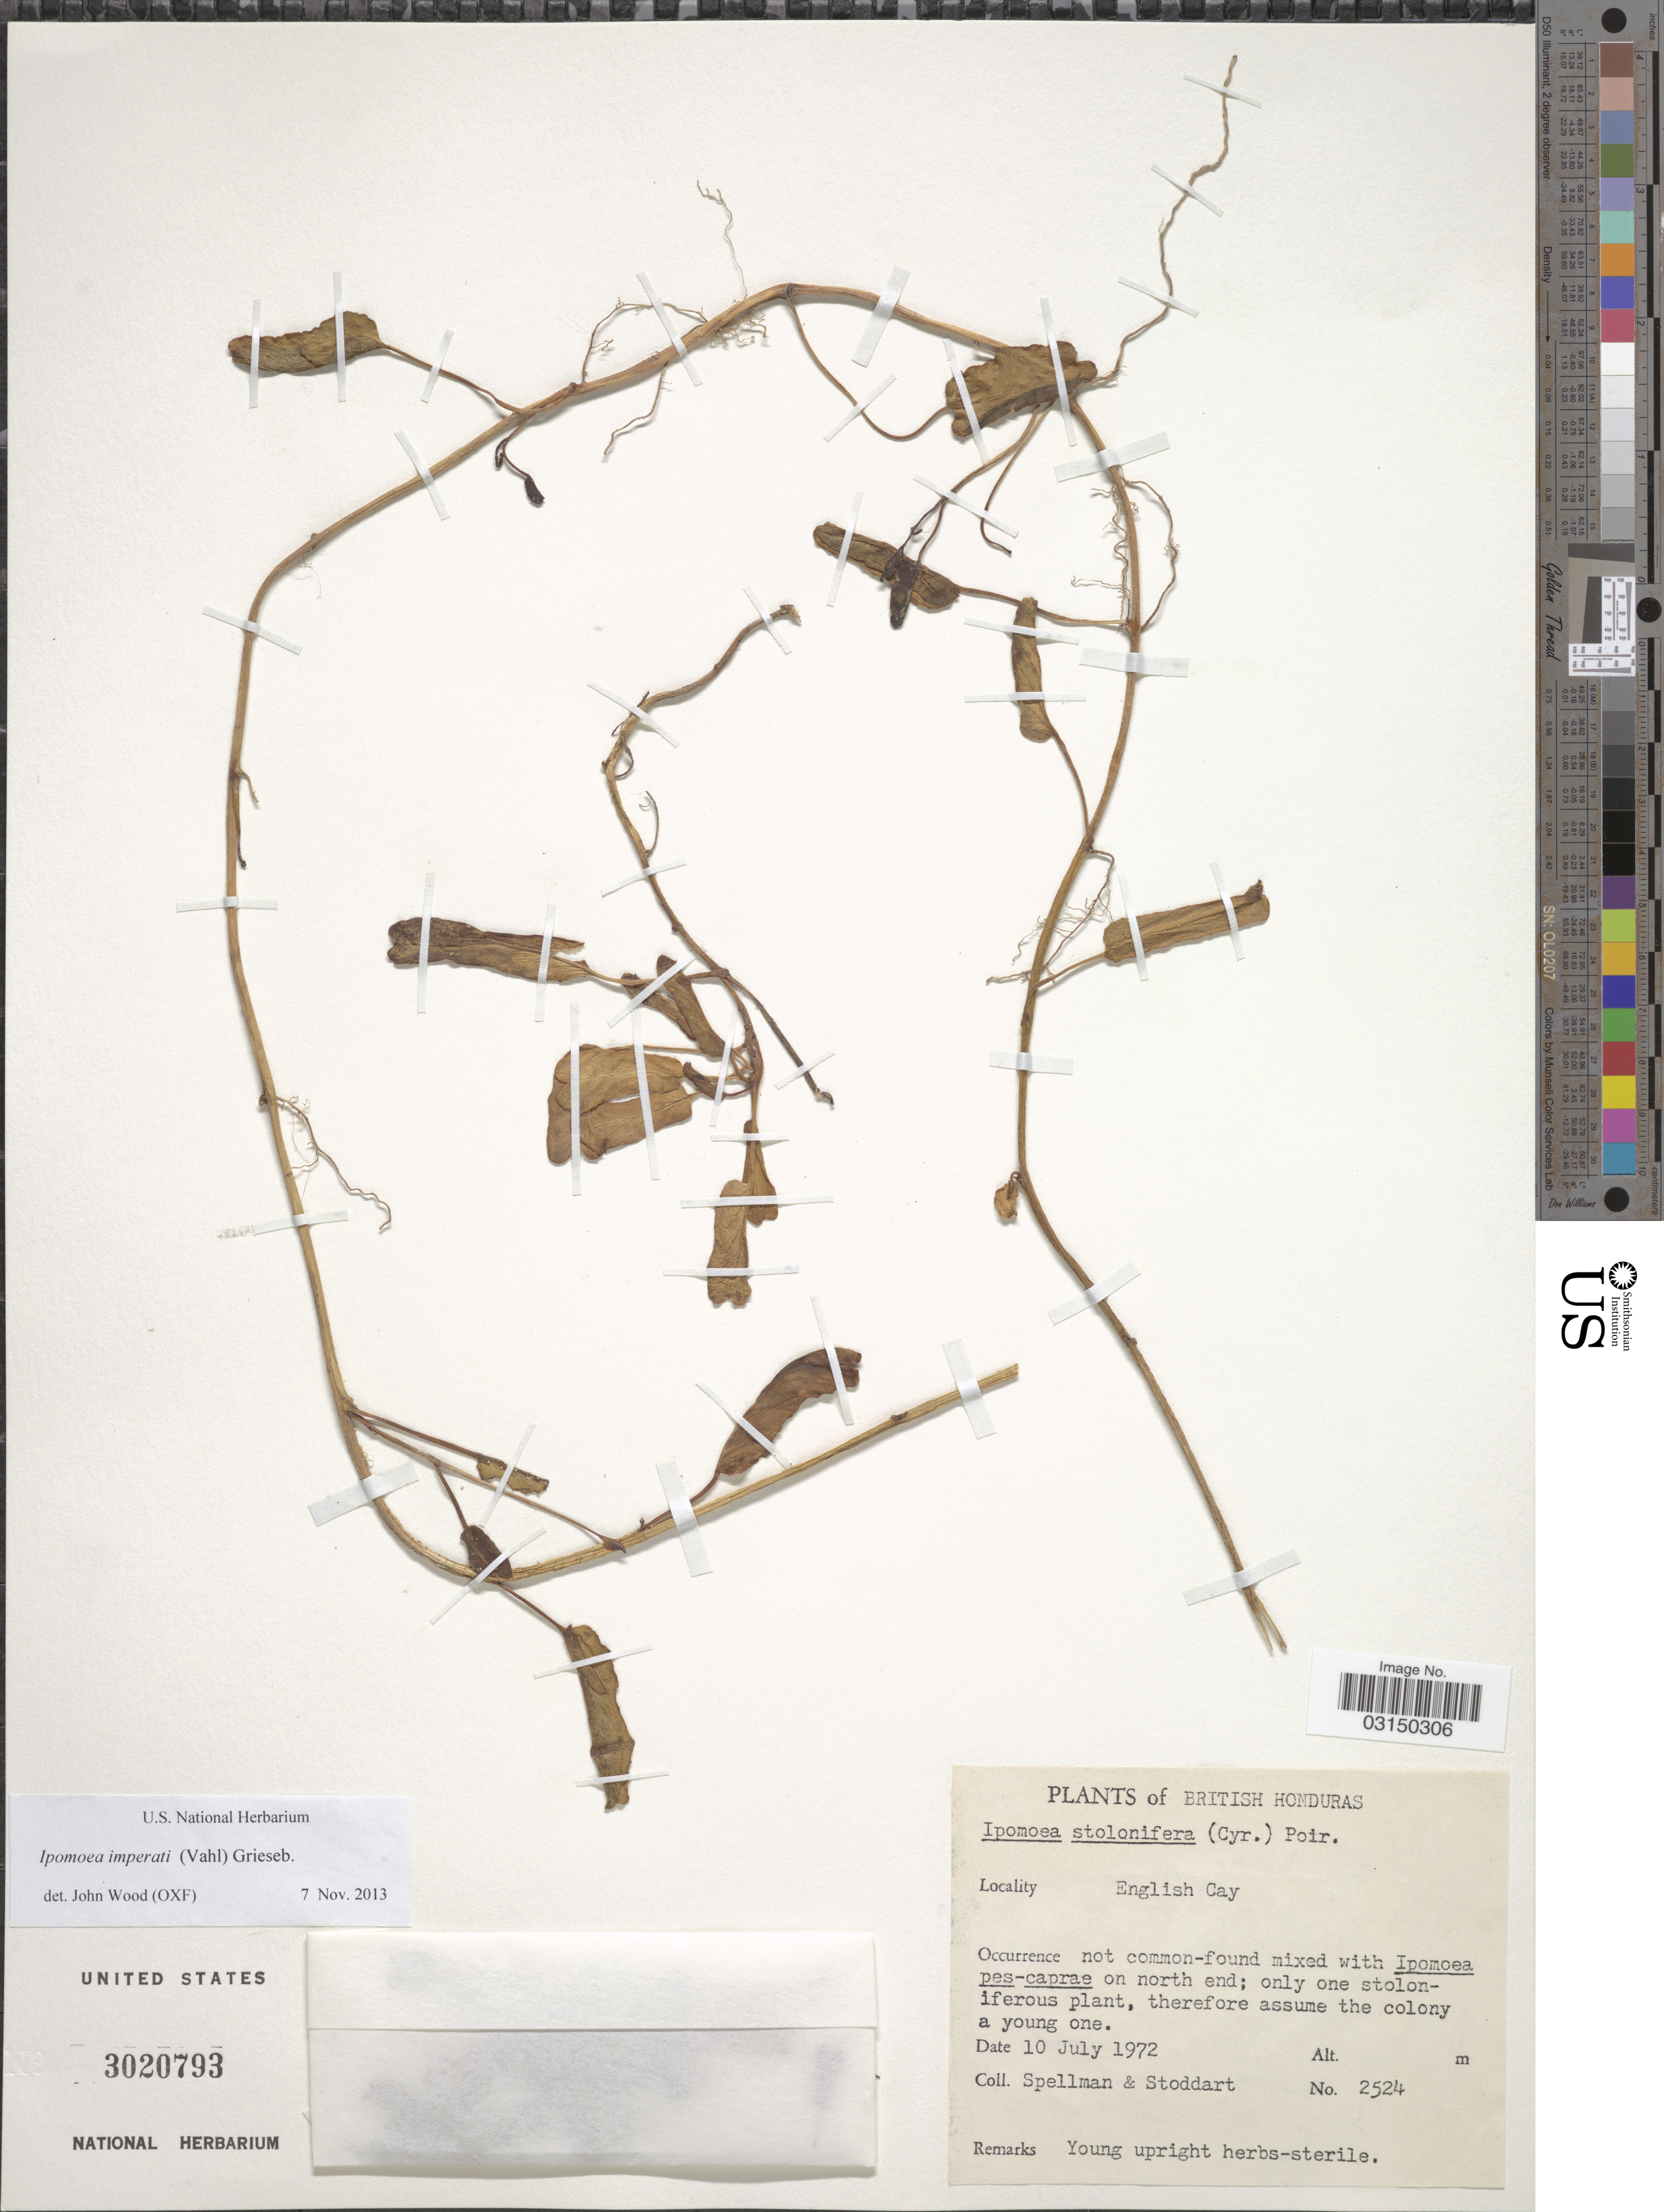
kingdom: Plantae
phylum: Tracheophyta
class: Magnoliopsida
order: Solanales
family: Convolvulaceae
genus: Ipomoea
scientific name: Ipomoea imperati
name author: (Vahl) Griseb.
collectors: Spellman, -- & -. Stoddart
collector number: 2524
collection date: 1972-07-10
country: Belize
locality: British Honduras. English Cay.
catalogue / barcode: US 3020793